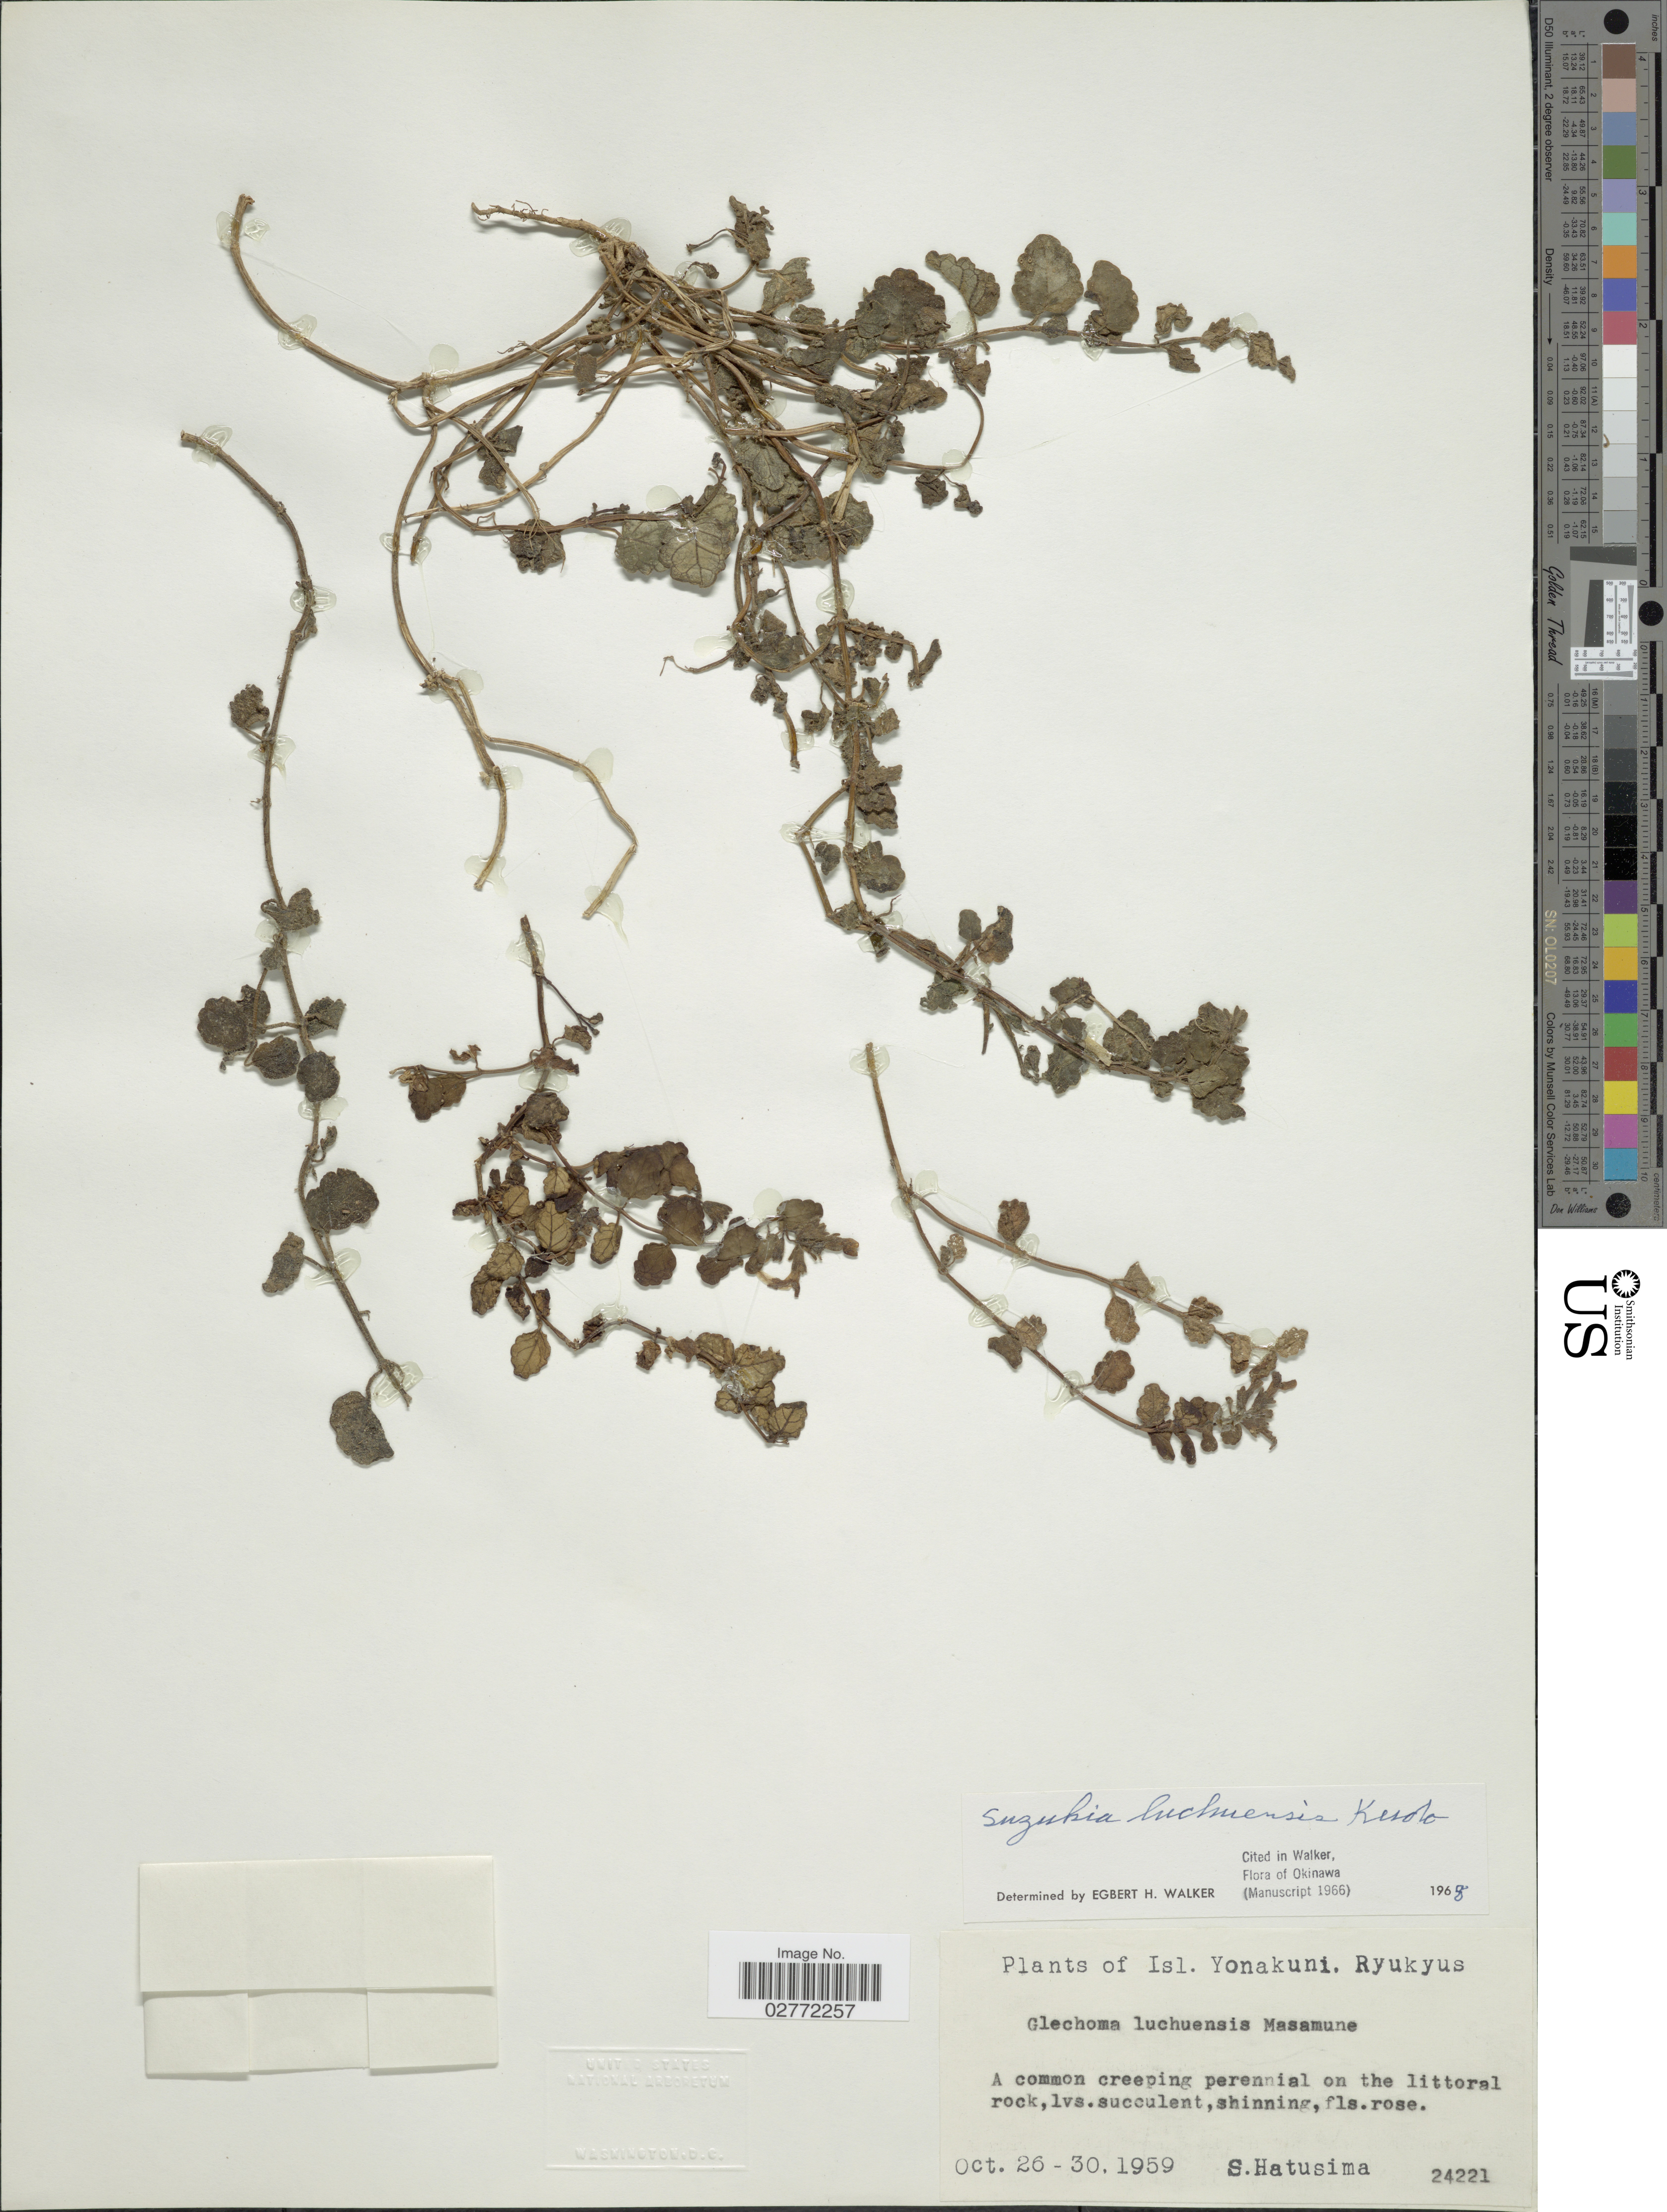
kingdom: Plantae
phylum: Tracheophyta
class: Magnoliopsida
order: Lamiales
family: Lamiaceae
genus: Suzukia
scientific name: Suzukia luchuensis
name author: Kudô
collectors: S. Hatusima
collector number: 24221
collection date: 1959-10-26/1959-10-30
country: Japan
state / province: Okinawa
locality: Isl. Yonakuni, Ryukyus.